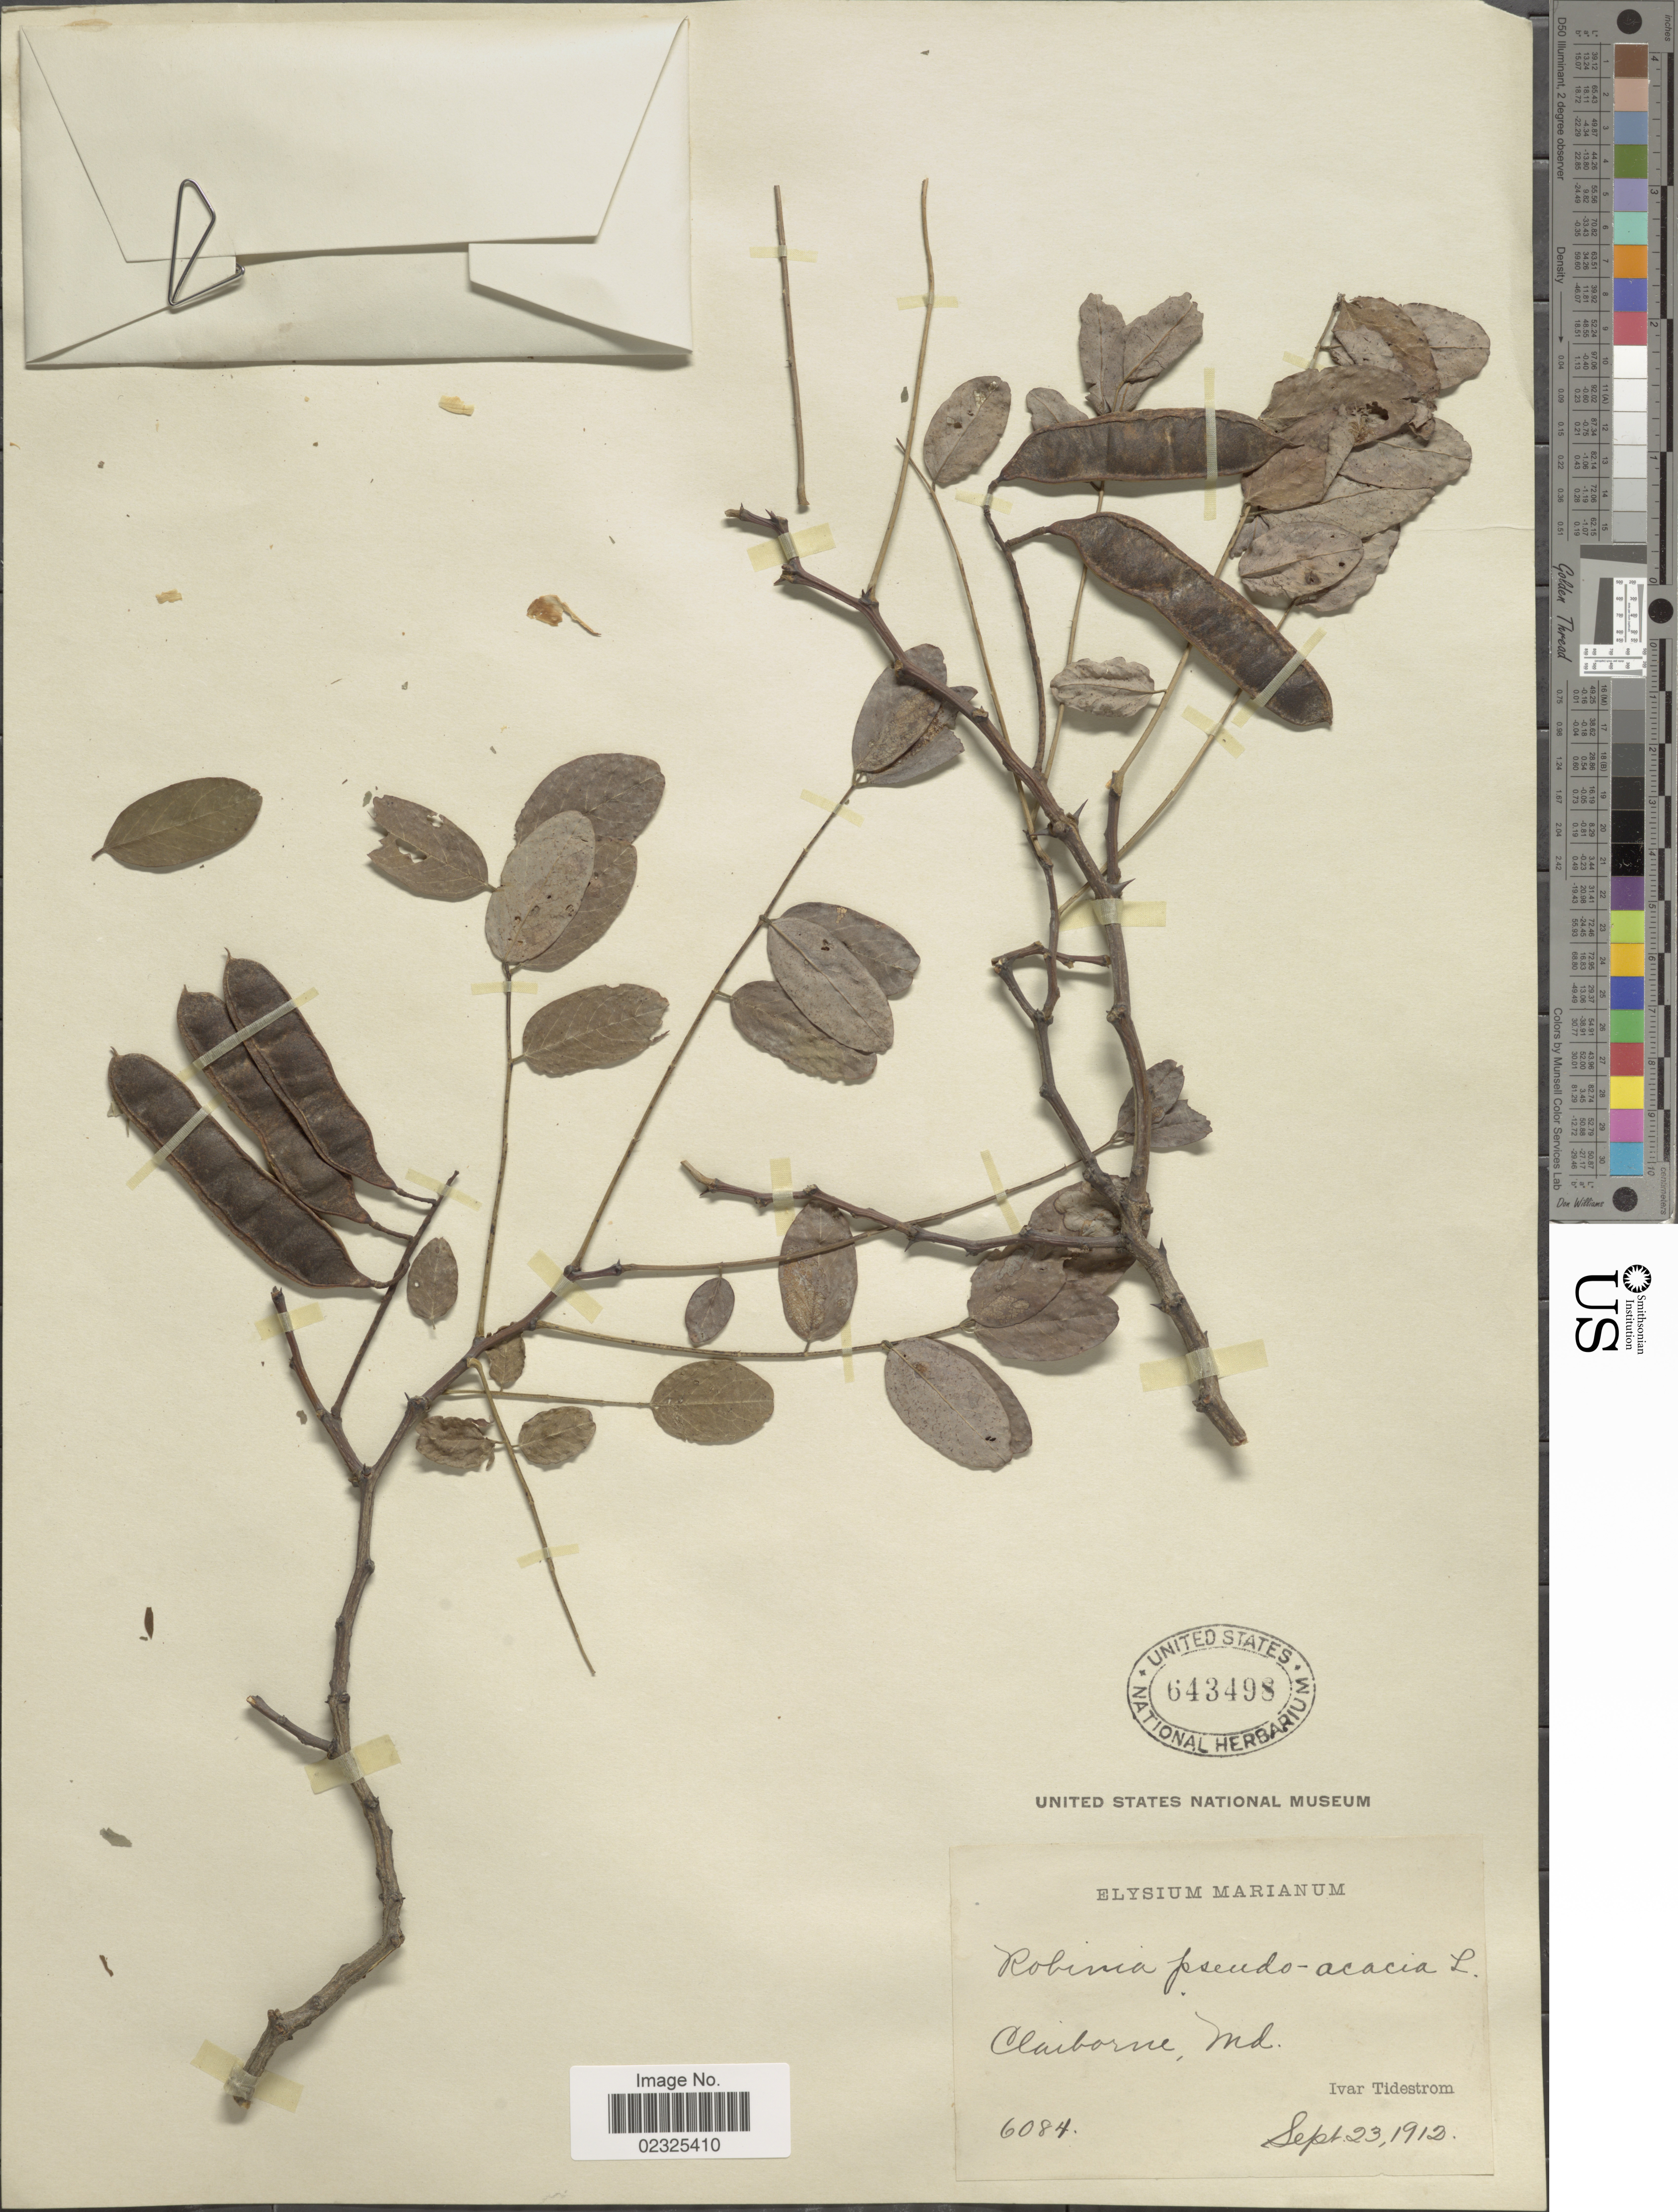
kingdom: Plantae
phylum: Tracheophyta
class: Magnoliopsida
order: Fabales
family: Fabaceae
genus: Robinia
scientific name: Robinia pseudoacacia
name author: L.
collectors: I. F. Tidestrom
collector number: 6084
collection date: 1912-09-23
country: United States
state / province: Maryland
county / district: Talbot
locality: Claiborne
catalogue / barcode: US 643498